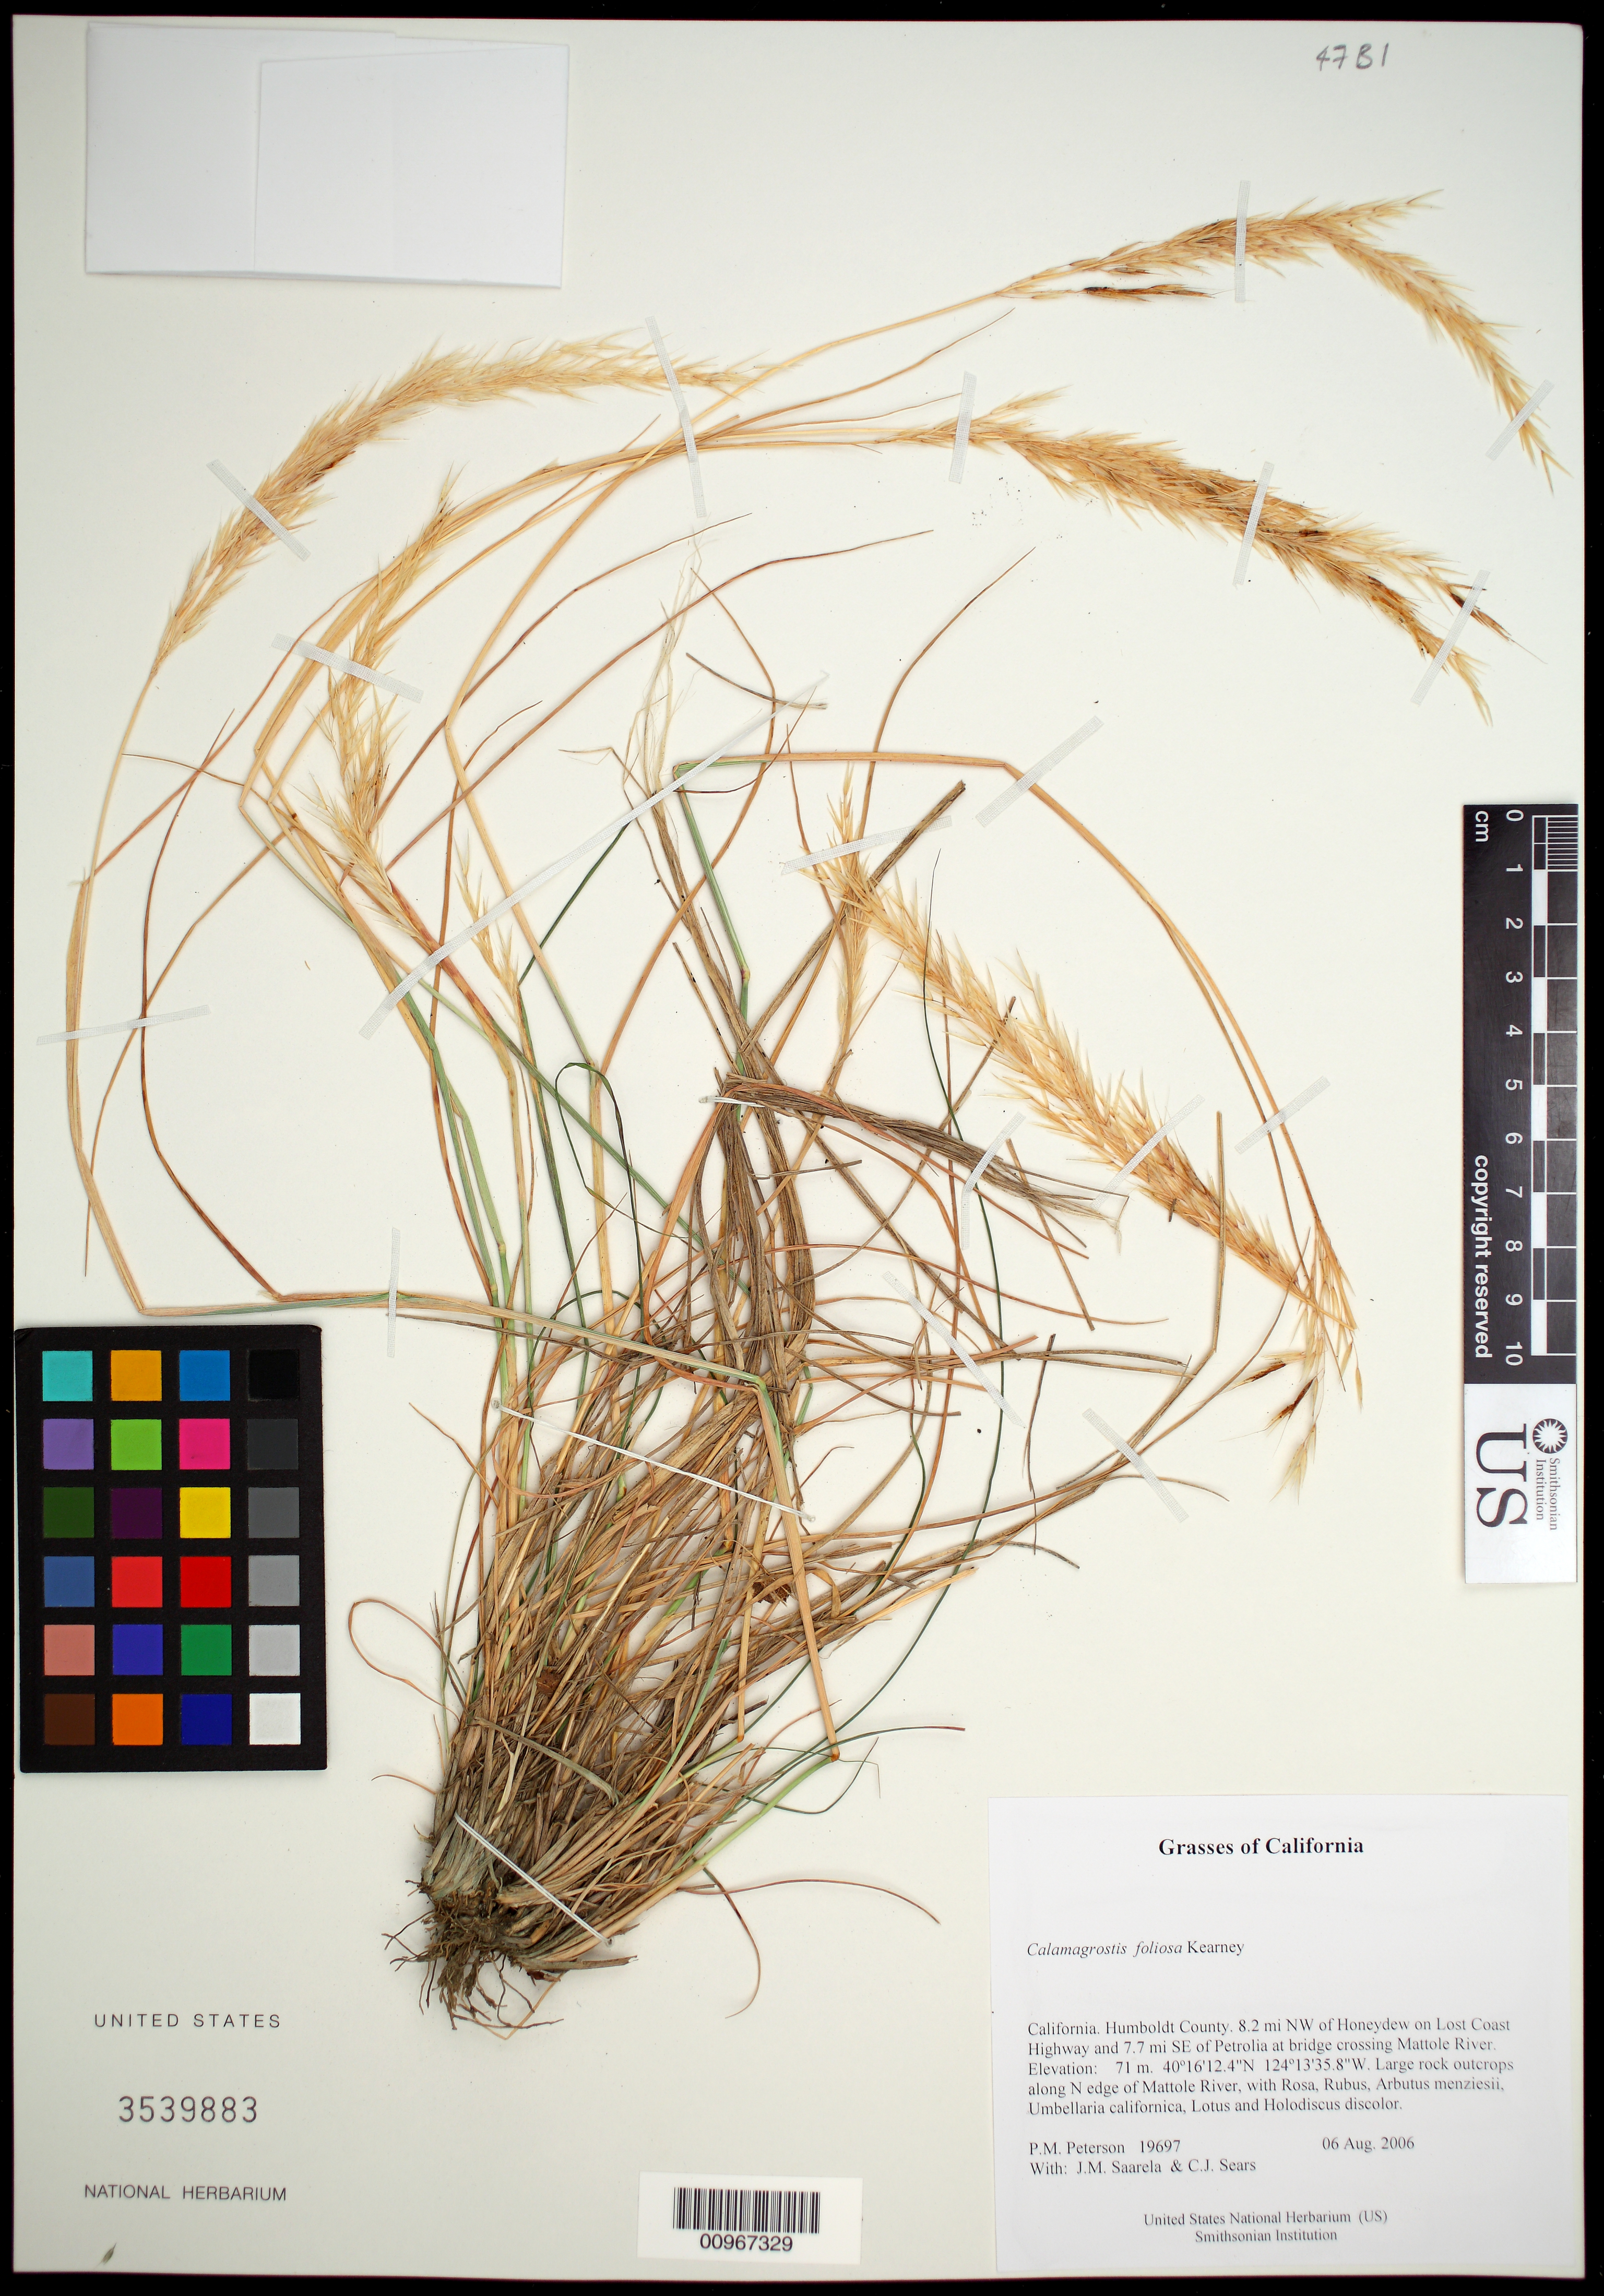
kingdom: Plantae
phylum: Tracheophyta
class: Liliopsida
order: Poales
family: Poaceae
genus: Calamagrostis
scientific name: Calamagrostis foliosa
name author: Kearney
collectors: P. M. Peterson, J. Saarela & C. Sears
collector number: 19697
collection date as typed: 06 Aug 2006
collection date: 2006-08-06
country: United States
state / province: California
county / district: Humboldt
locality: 8.2 mi NW of Honeydew on Lost Coast Highway and 7.7 mi SE of Petrolia at bridge crossing Mattole River.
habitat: Large rock outcrops along N edge of Mattole River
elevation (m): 71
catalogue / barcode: US 3539883